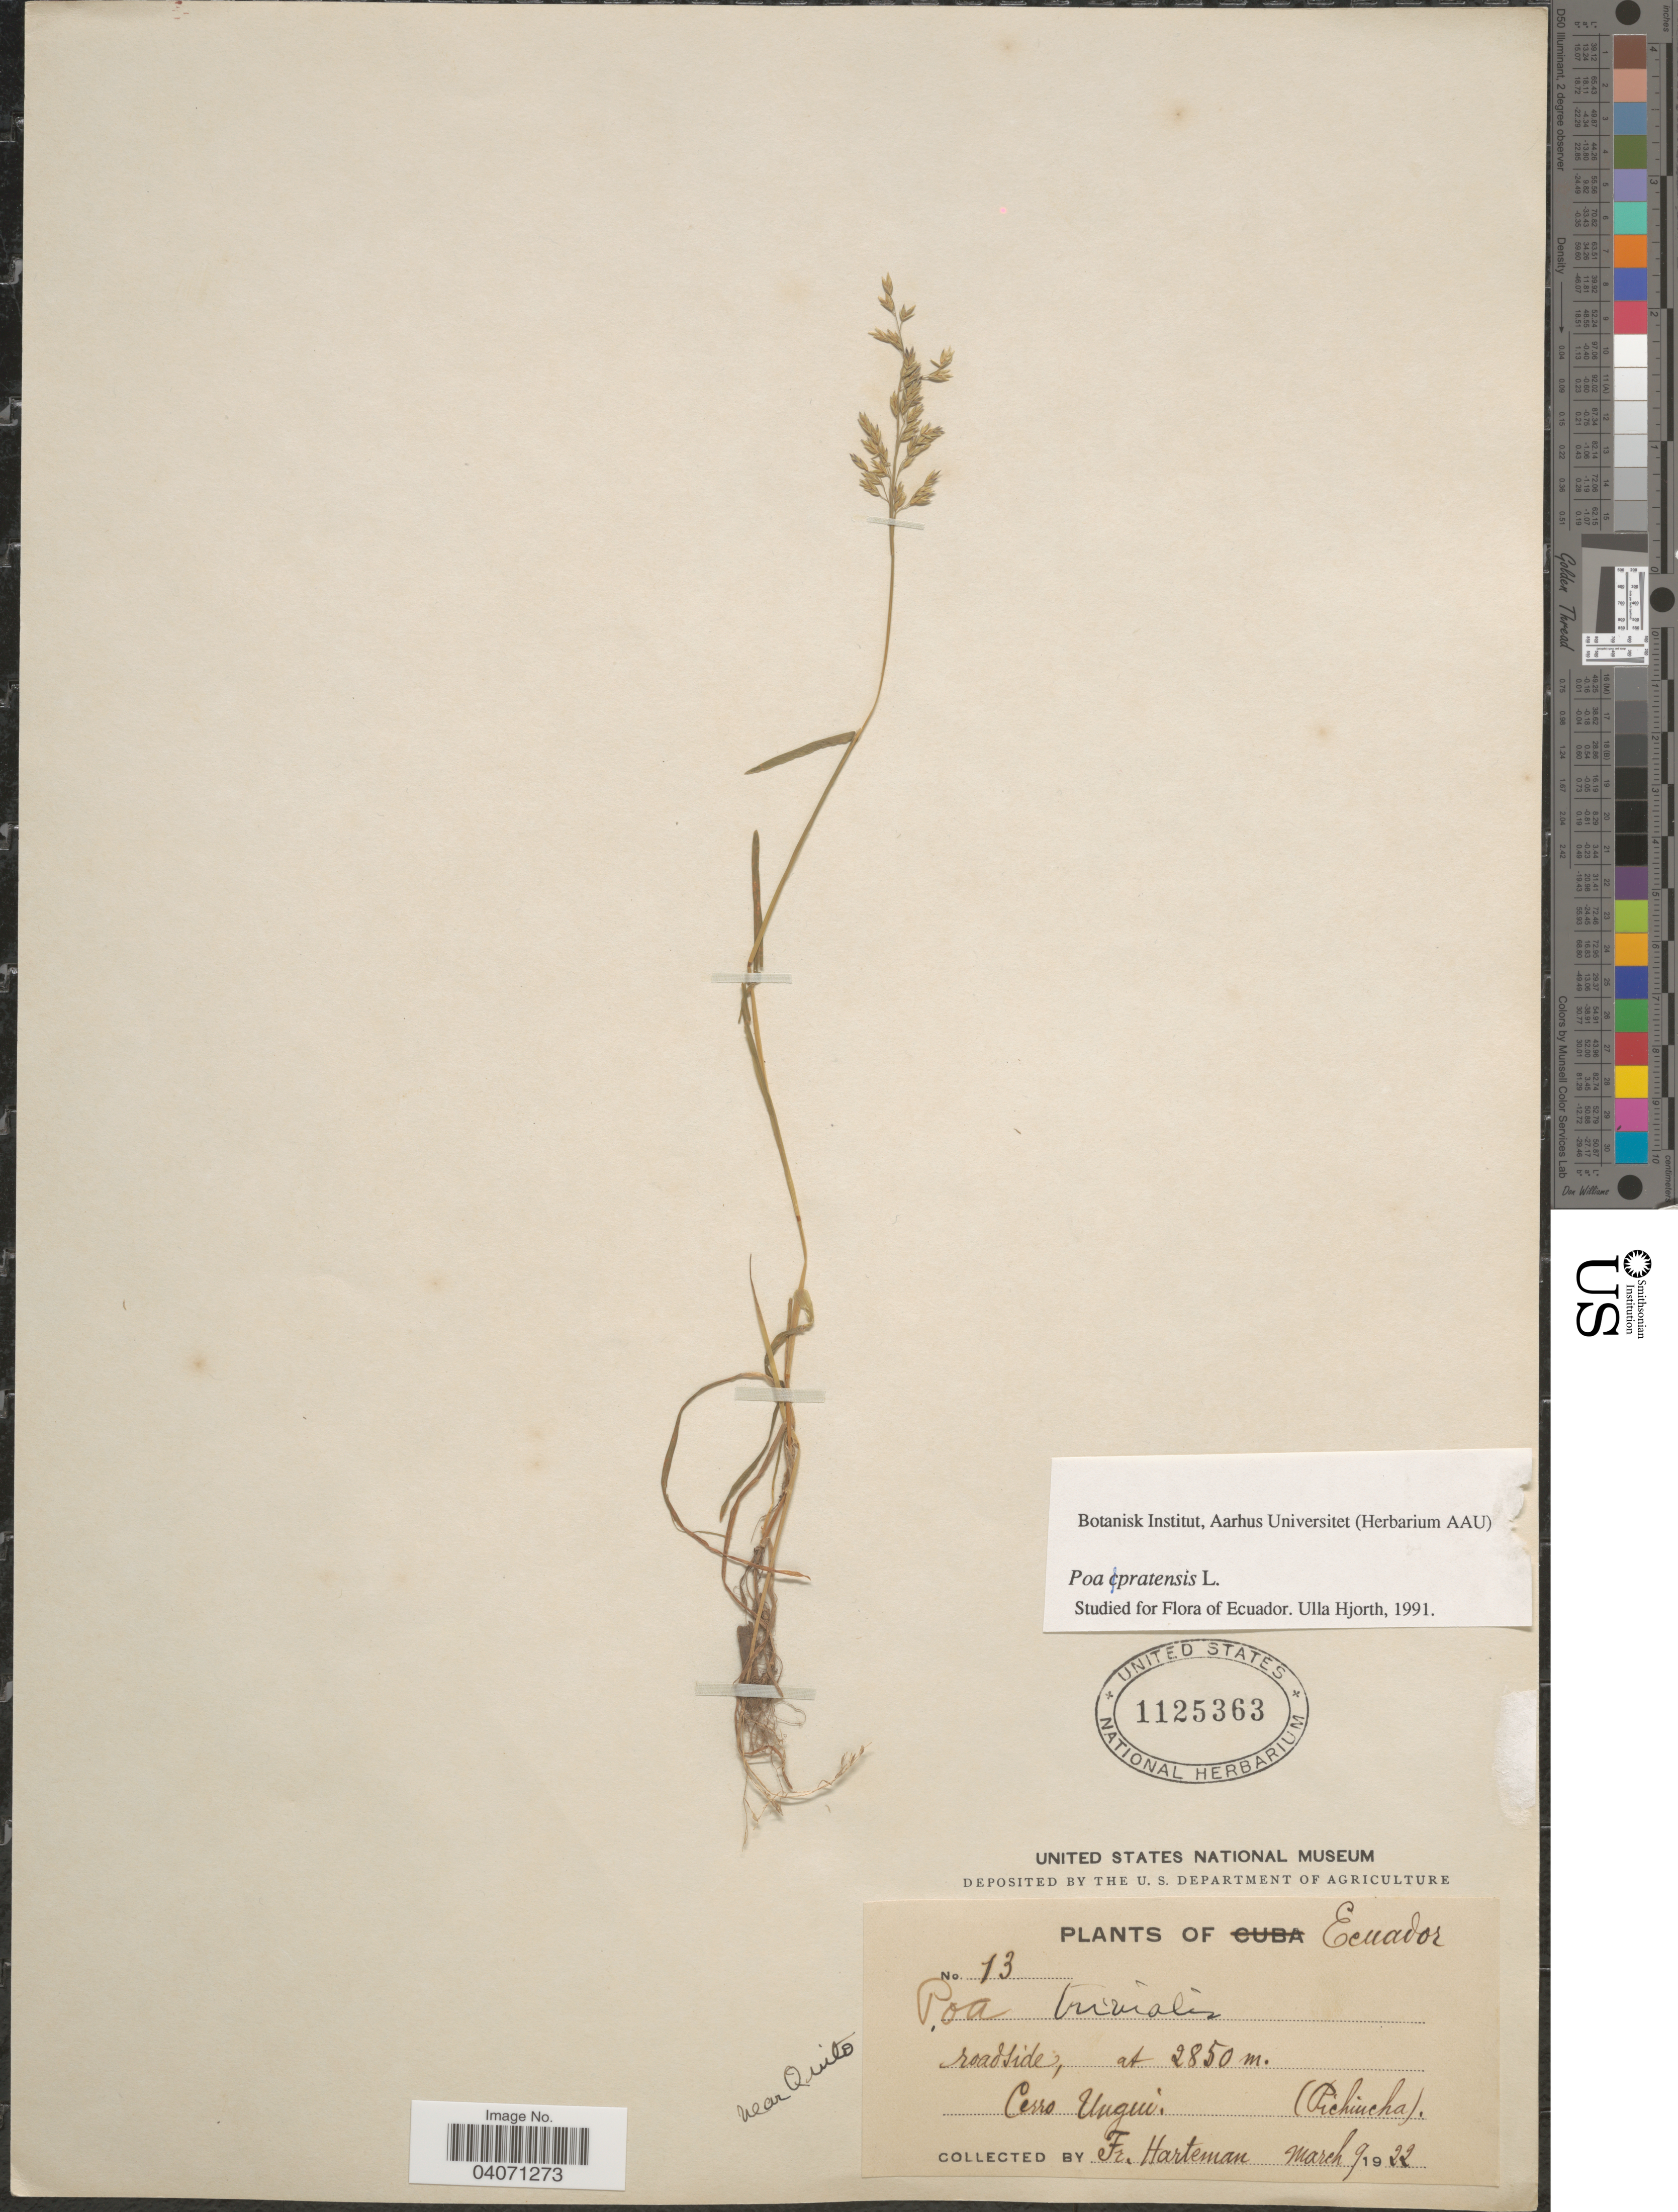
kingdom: Plantae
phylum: Tracheophyta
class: Liliopsida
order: Poales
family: Poaceae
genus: Poa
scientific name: Poa pratensis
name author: L.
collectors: Harteman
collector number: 13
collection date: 1922-03-09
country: Ecuador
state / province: Pichincha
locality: Roadside, Cerro Ungui. Near Quito.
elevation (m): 2850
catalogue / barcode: US 1125363